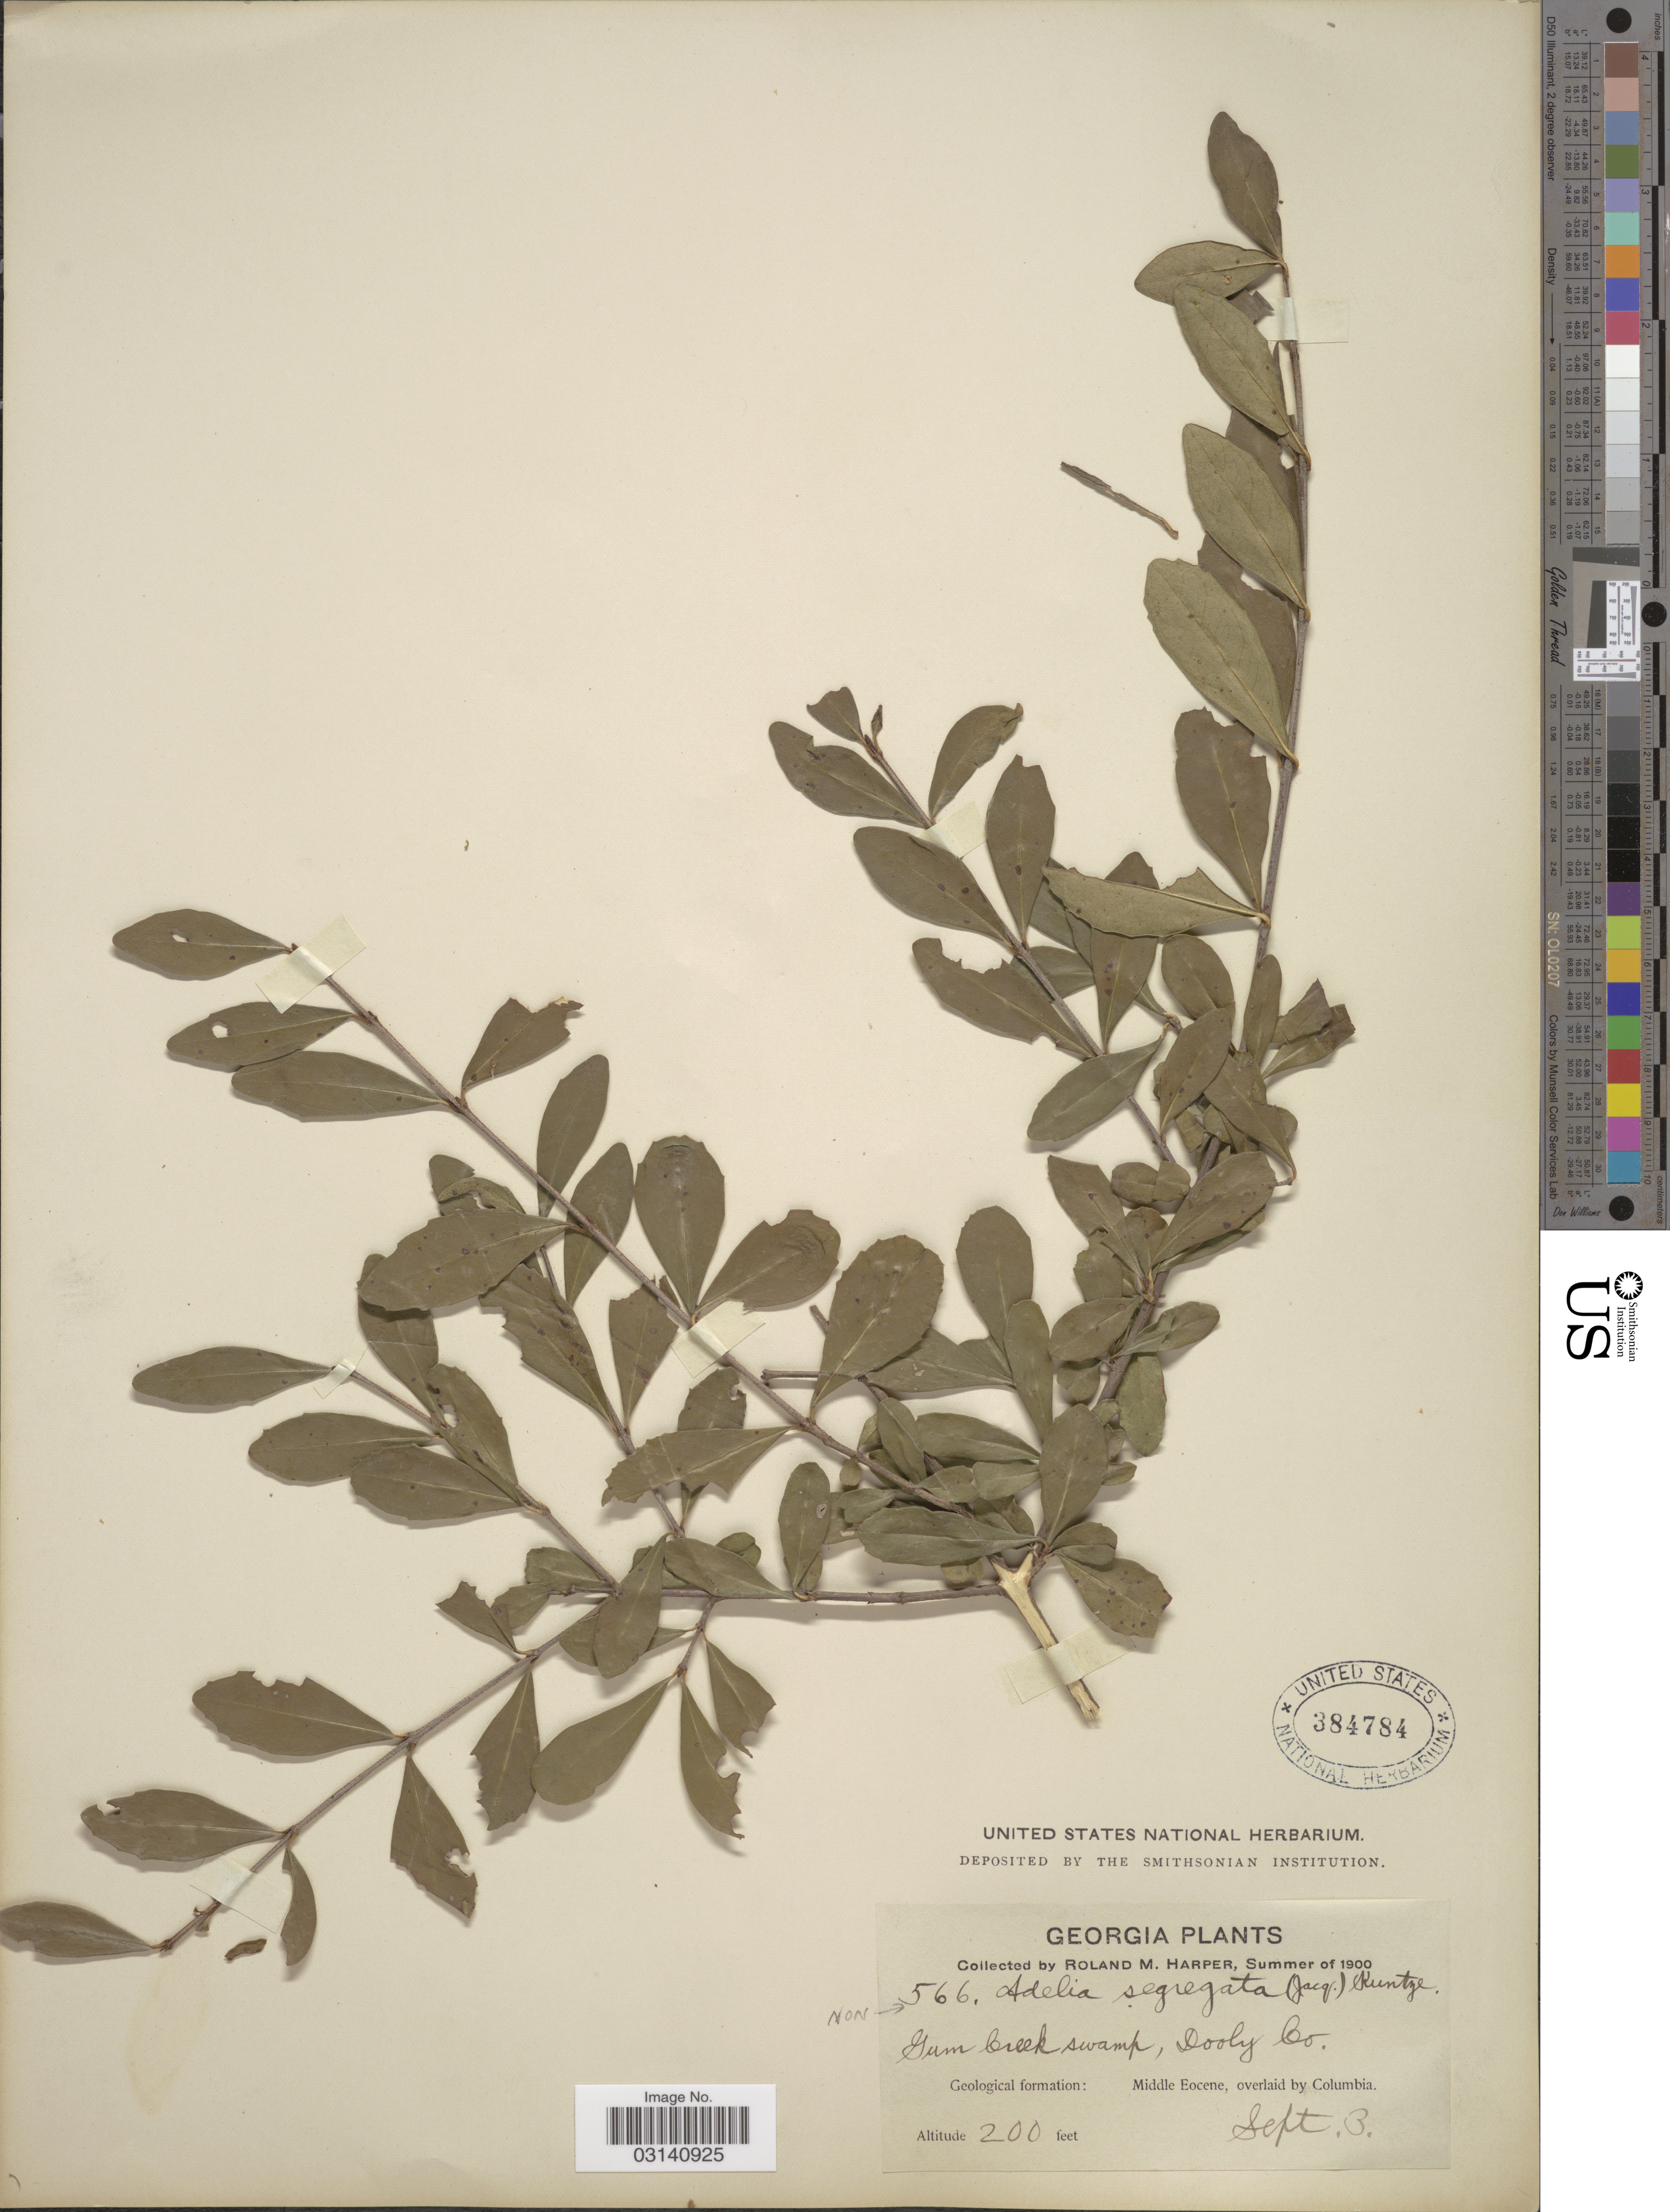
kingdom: Plantae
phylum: Tracheophyta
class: Magnoliopsida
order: Lamiales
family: Oleaceae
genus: Forestiera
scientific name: Forestiera segregata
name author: (Jacq.) Krug & Urb.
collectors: R. M. Harper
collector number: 566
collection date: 1900-09-03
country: United States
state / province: Georgia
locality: Gum Creek swamp, Dooly Co. Geological formation: Middle Eocene, overlaid by Columbia.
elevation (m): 61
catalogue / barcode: US 384784